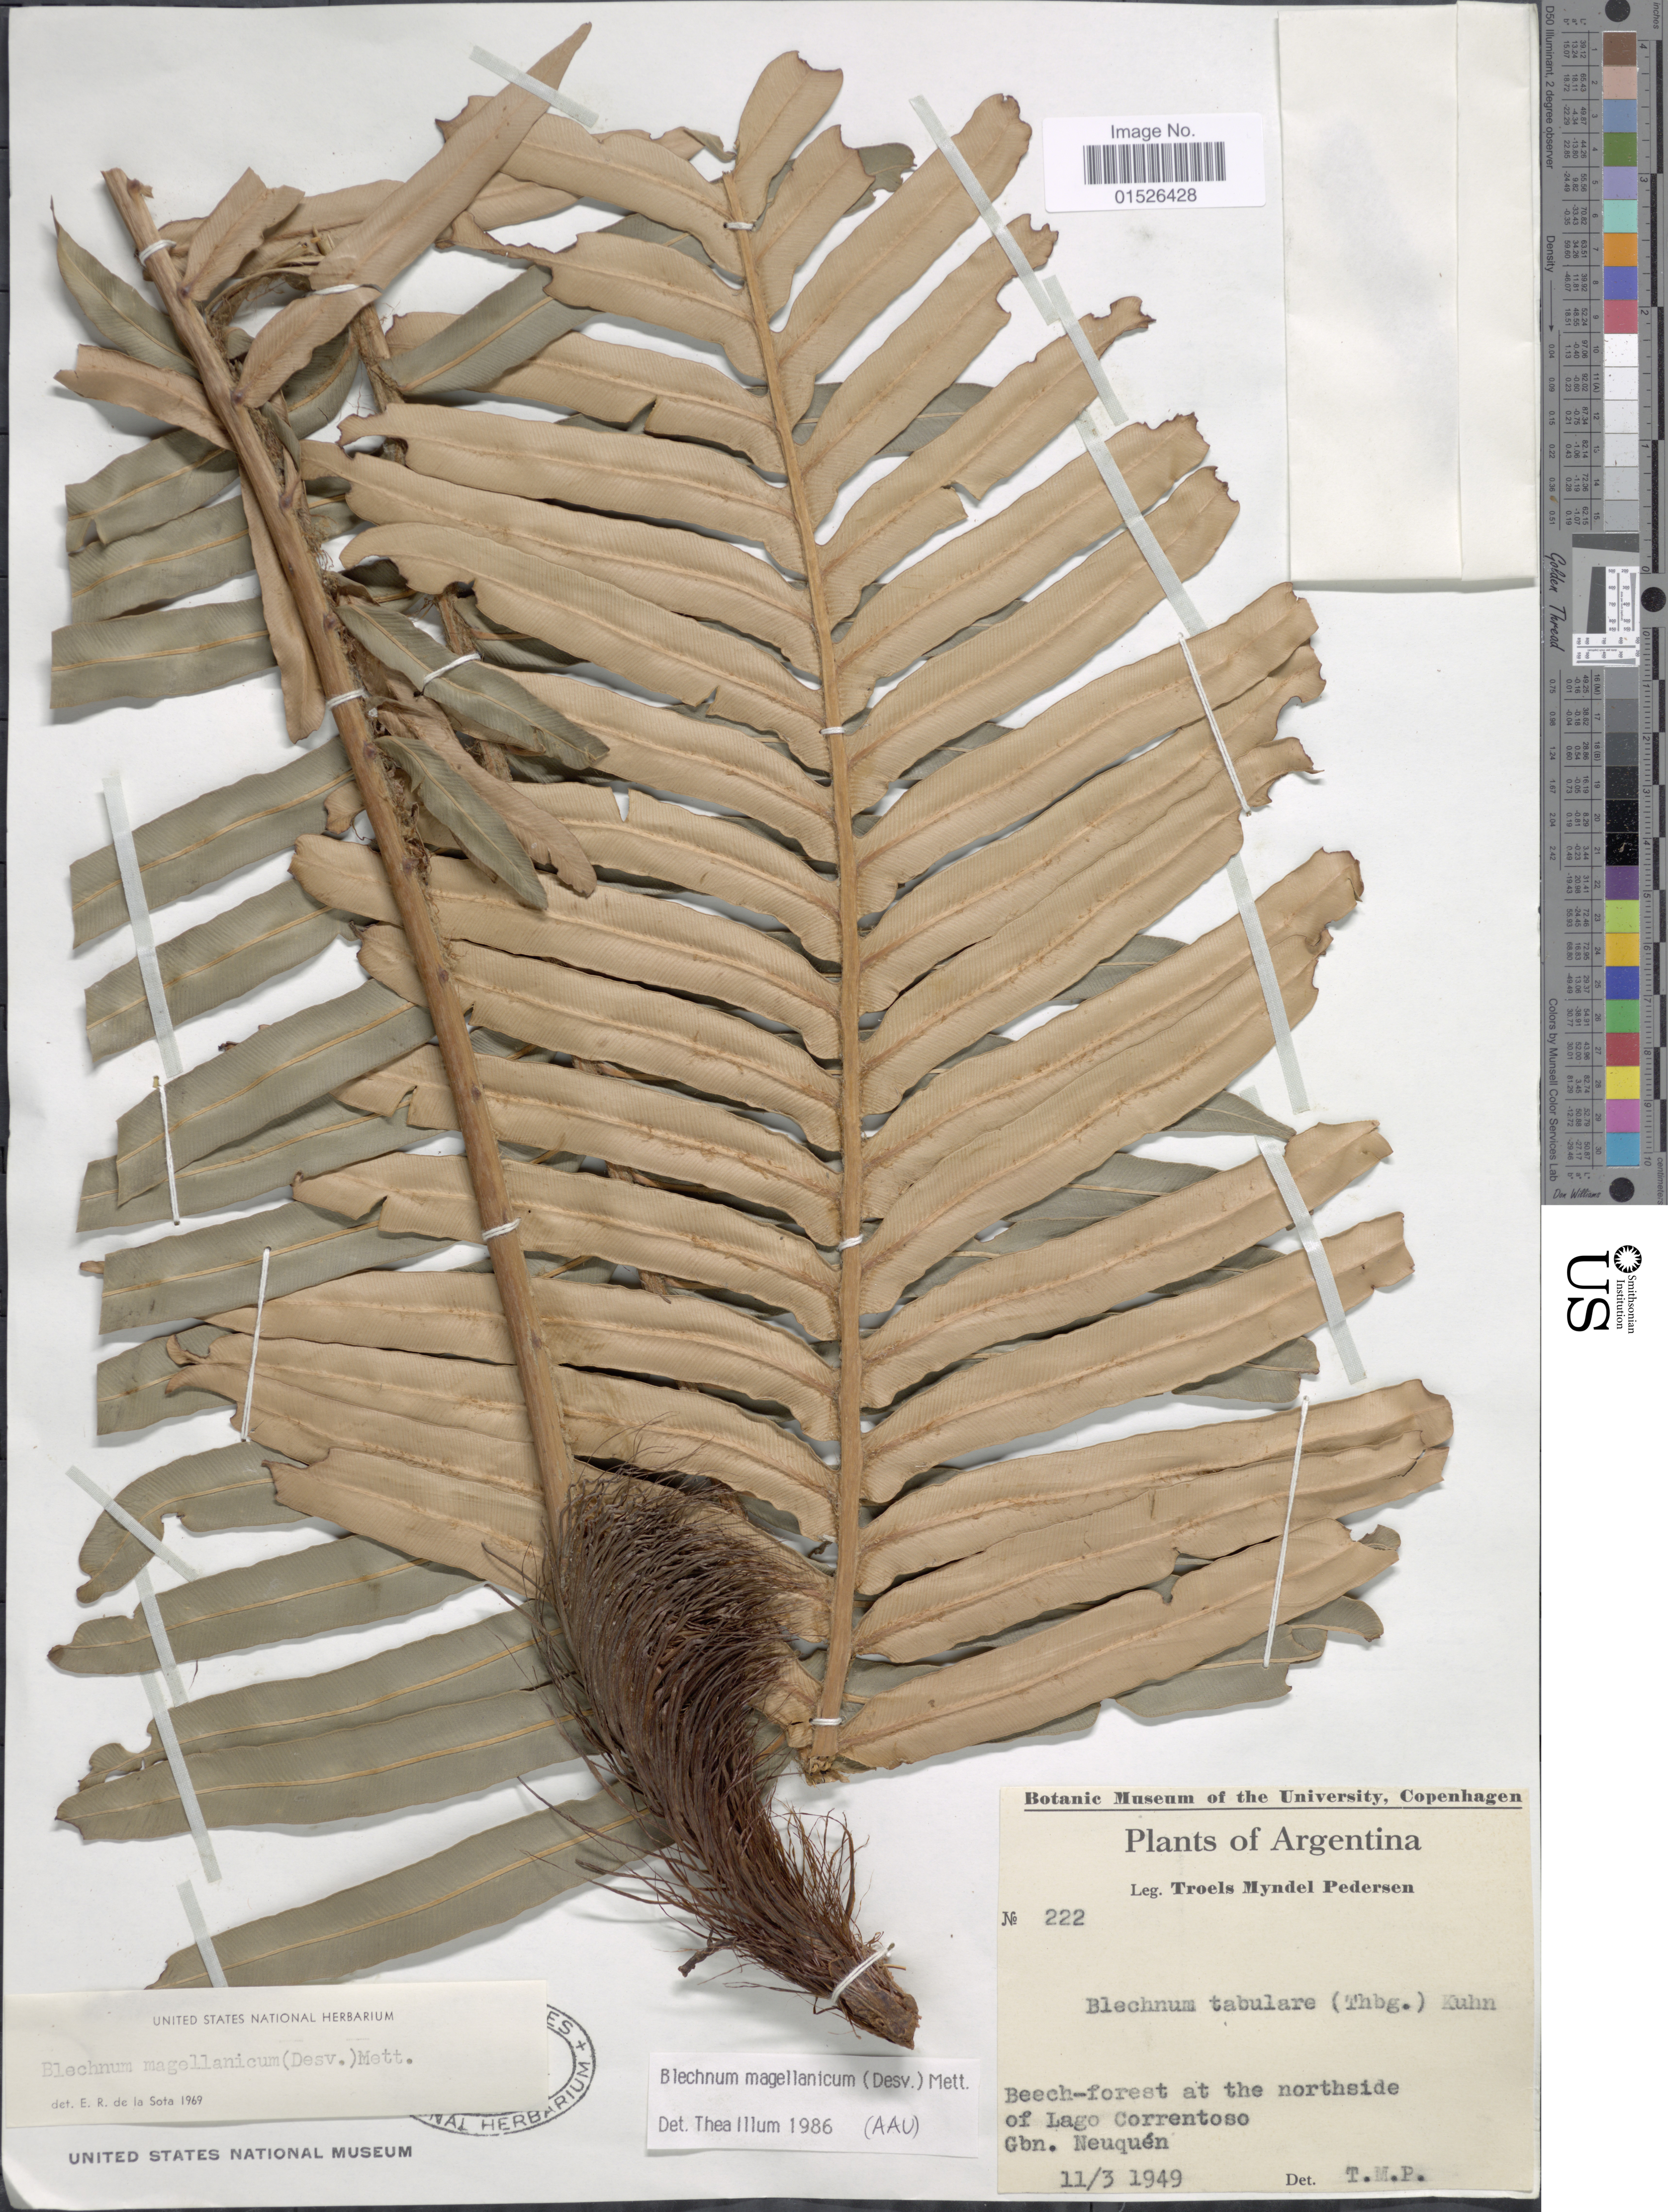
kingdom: Plantae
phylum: Tracheophyta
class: Polypodiopsida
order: Polypodiales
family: Blechnaceae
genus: Blechnum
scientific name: Blechnum magellanicum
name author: Mett.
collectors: T. Pederson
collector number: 222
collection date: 1949-03-11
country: Argentina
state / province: Neuquen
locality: Argentina. Beech -forest at the northside of Lago Correntoso Gb, Neuquen.